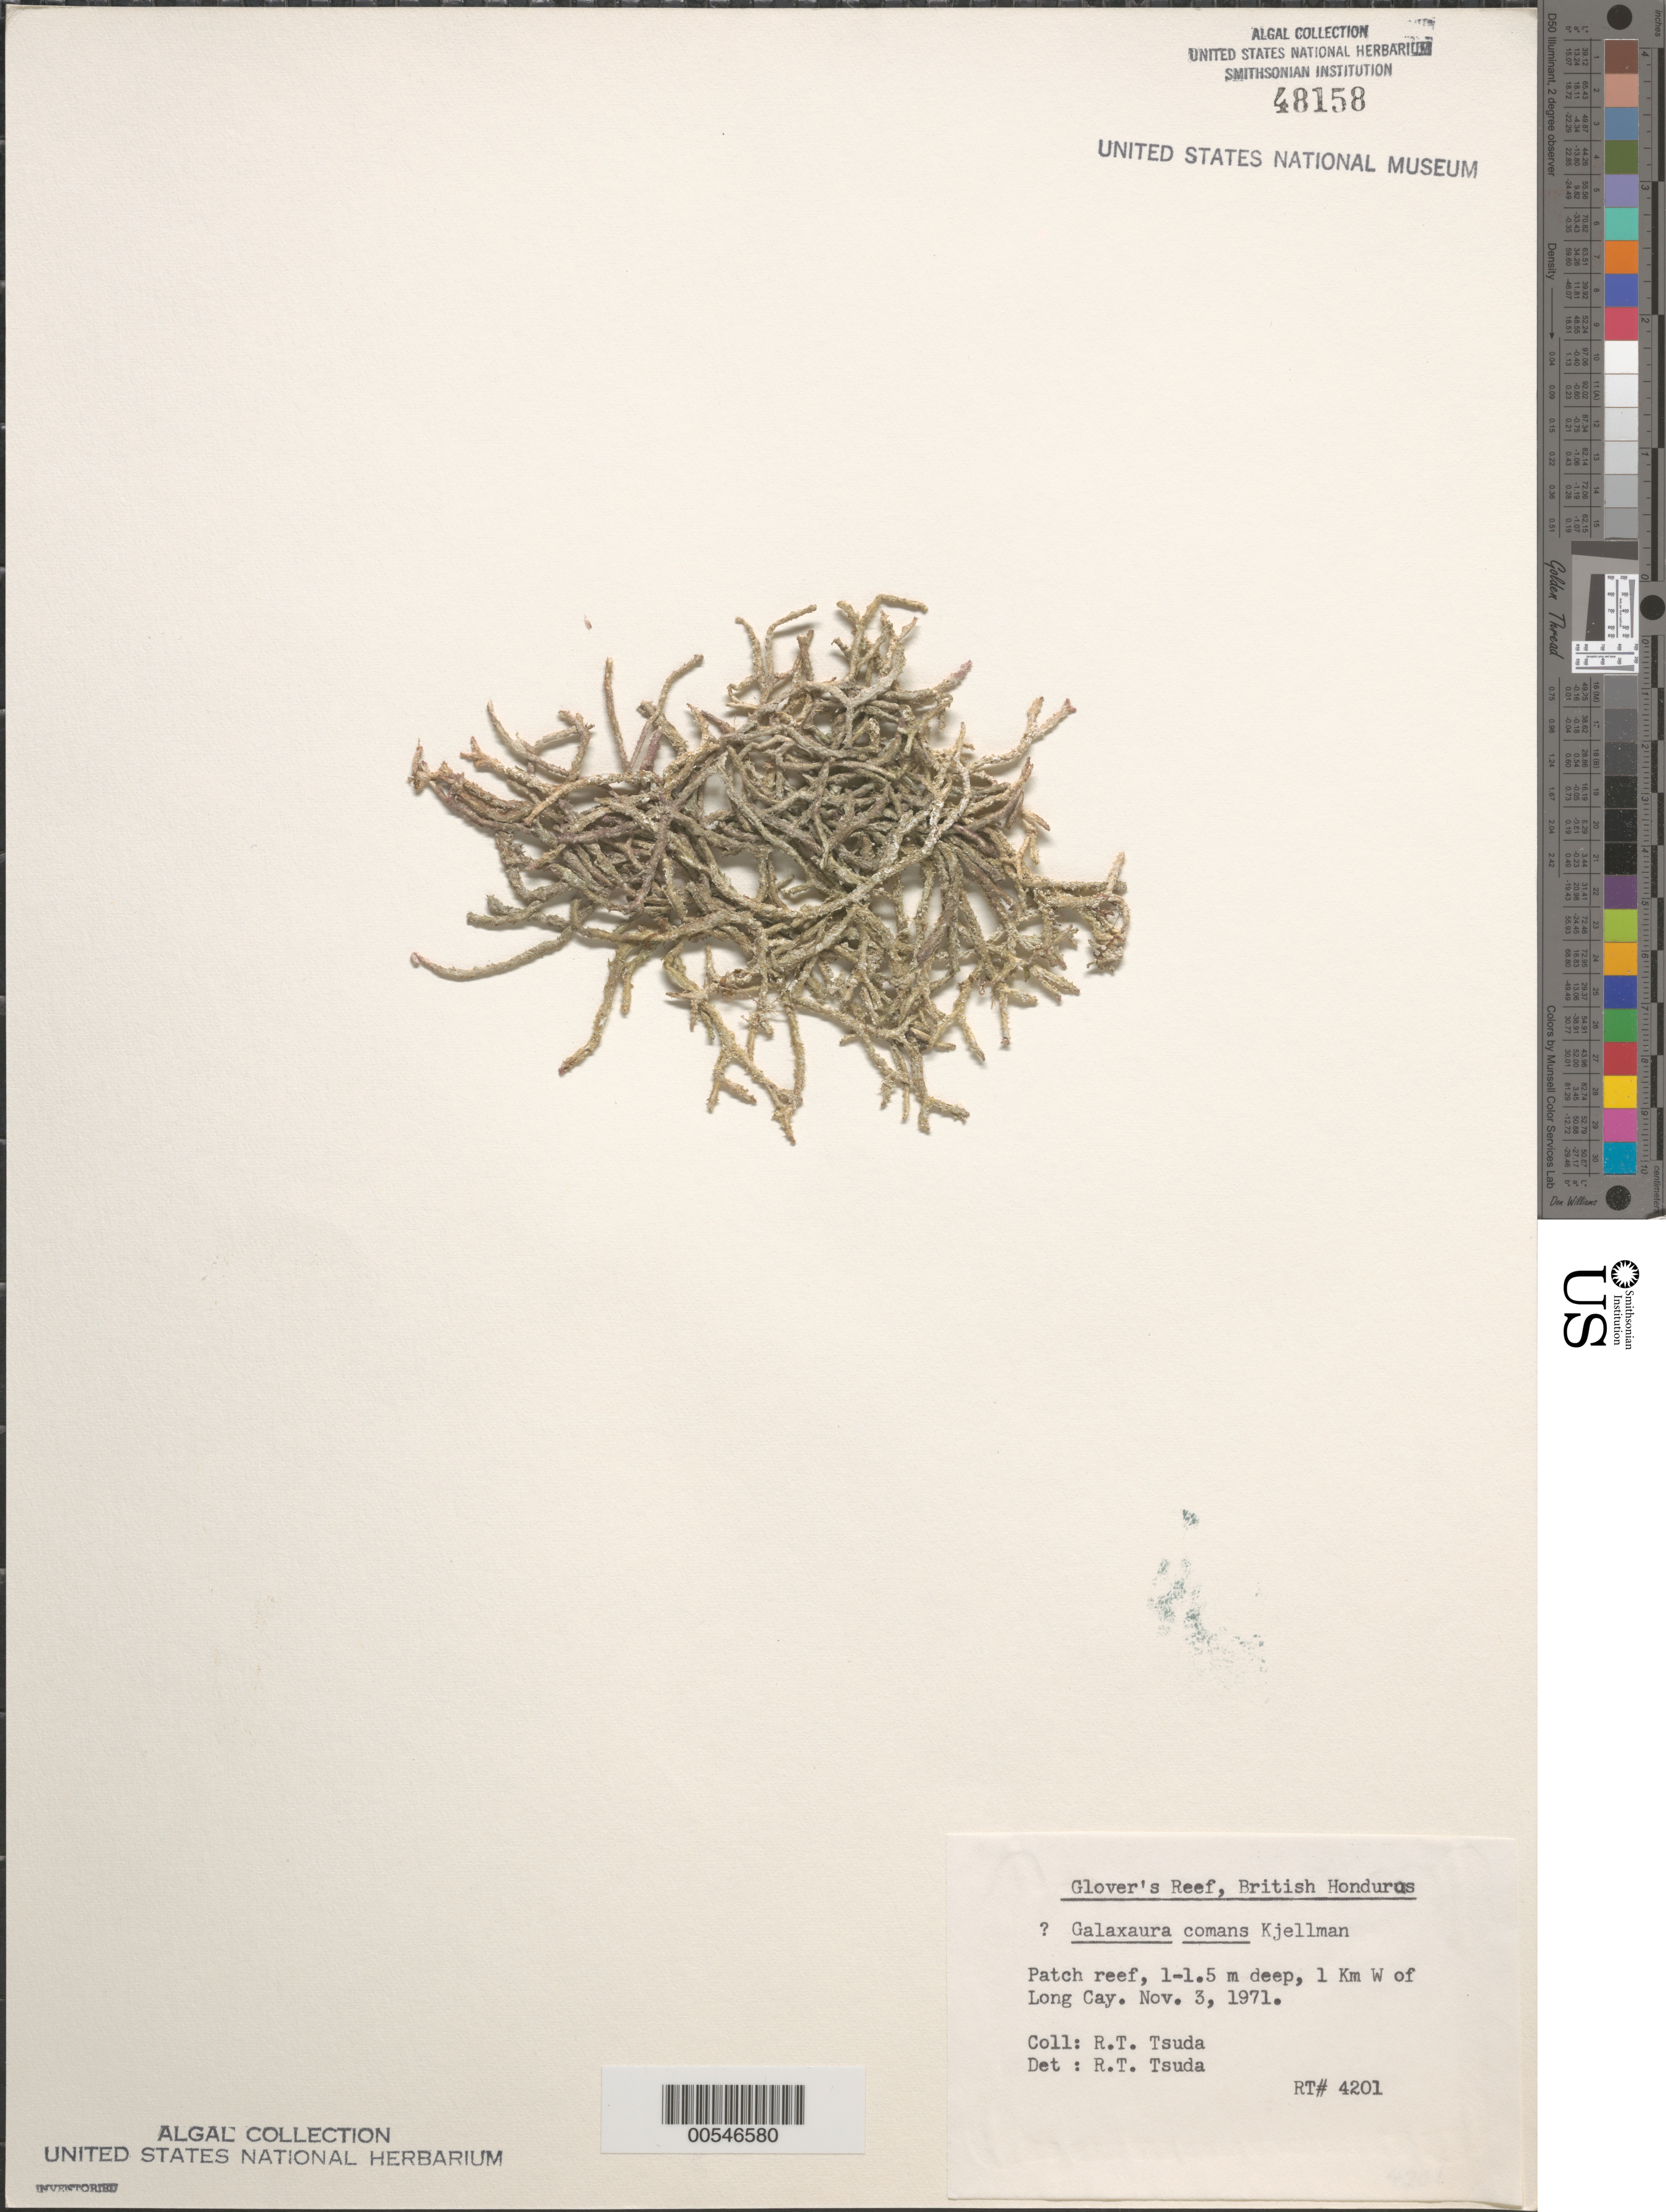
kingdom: Plantae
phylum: Rhodophyta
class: Florideophyceae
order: Nemaliales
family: Galaxauraceae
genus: Galaxaura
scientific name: Galaxaura rugosa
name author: (Ellis & Sol.) J.V.Lamouroux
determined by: Algae name updating Project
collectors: R. Tsuda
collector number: Rt 4201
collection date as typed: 03 Nov 1971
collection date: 1971-11-03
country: Belize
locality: Glover's Reef, 1 km W of Long Cay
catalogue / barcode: US 48158